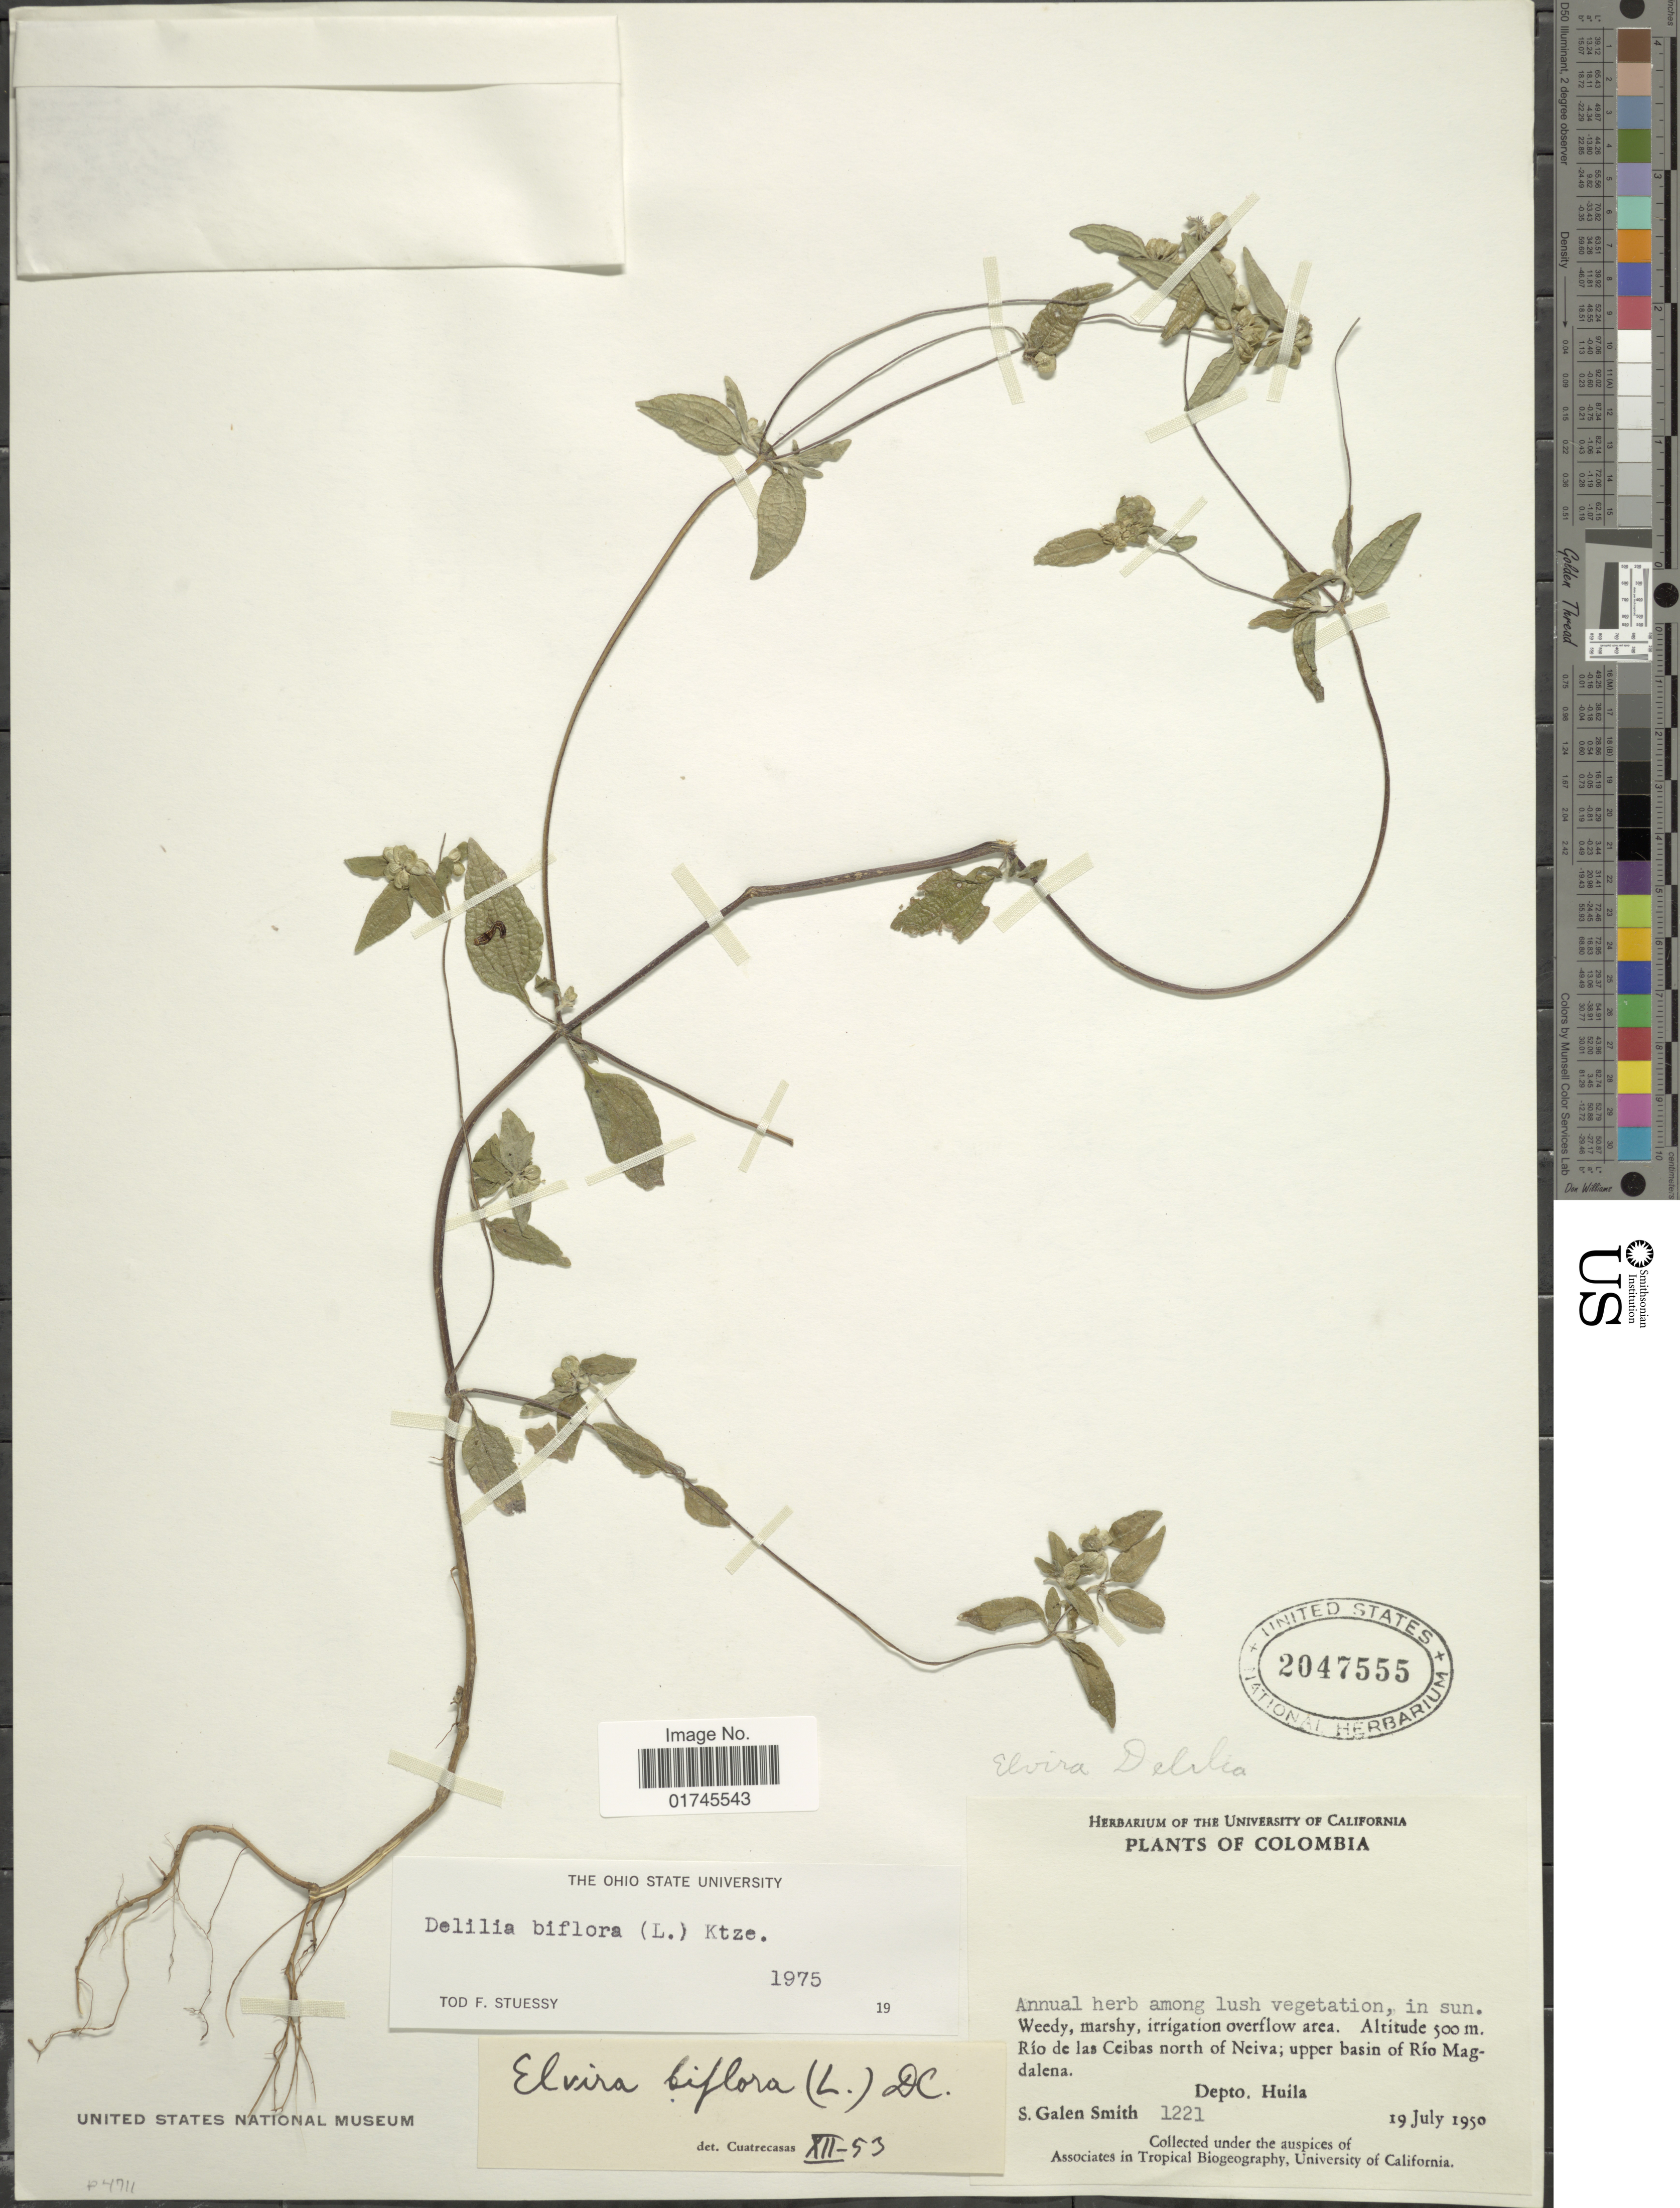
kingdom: Plantae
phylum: Tracheophyta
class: Magnoliopsida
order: Asterales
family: Asteraceae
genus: Delilia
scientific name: Delilia biflora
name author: (L.) Kuntze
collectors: S. G. Smith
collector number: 1221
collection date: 1950-07-19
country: Colombia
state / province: Huila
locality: Río de las Ceibas north of Neiva; upper basin of Río Magdalena, Depto Huila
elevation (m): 500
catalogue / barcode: US 2047555